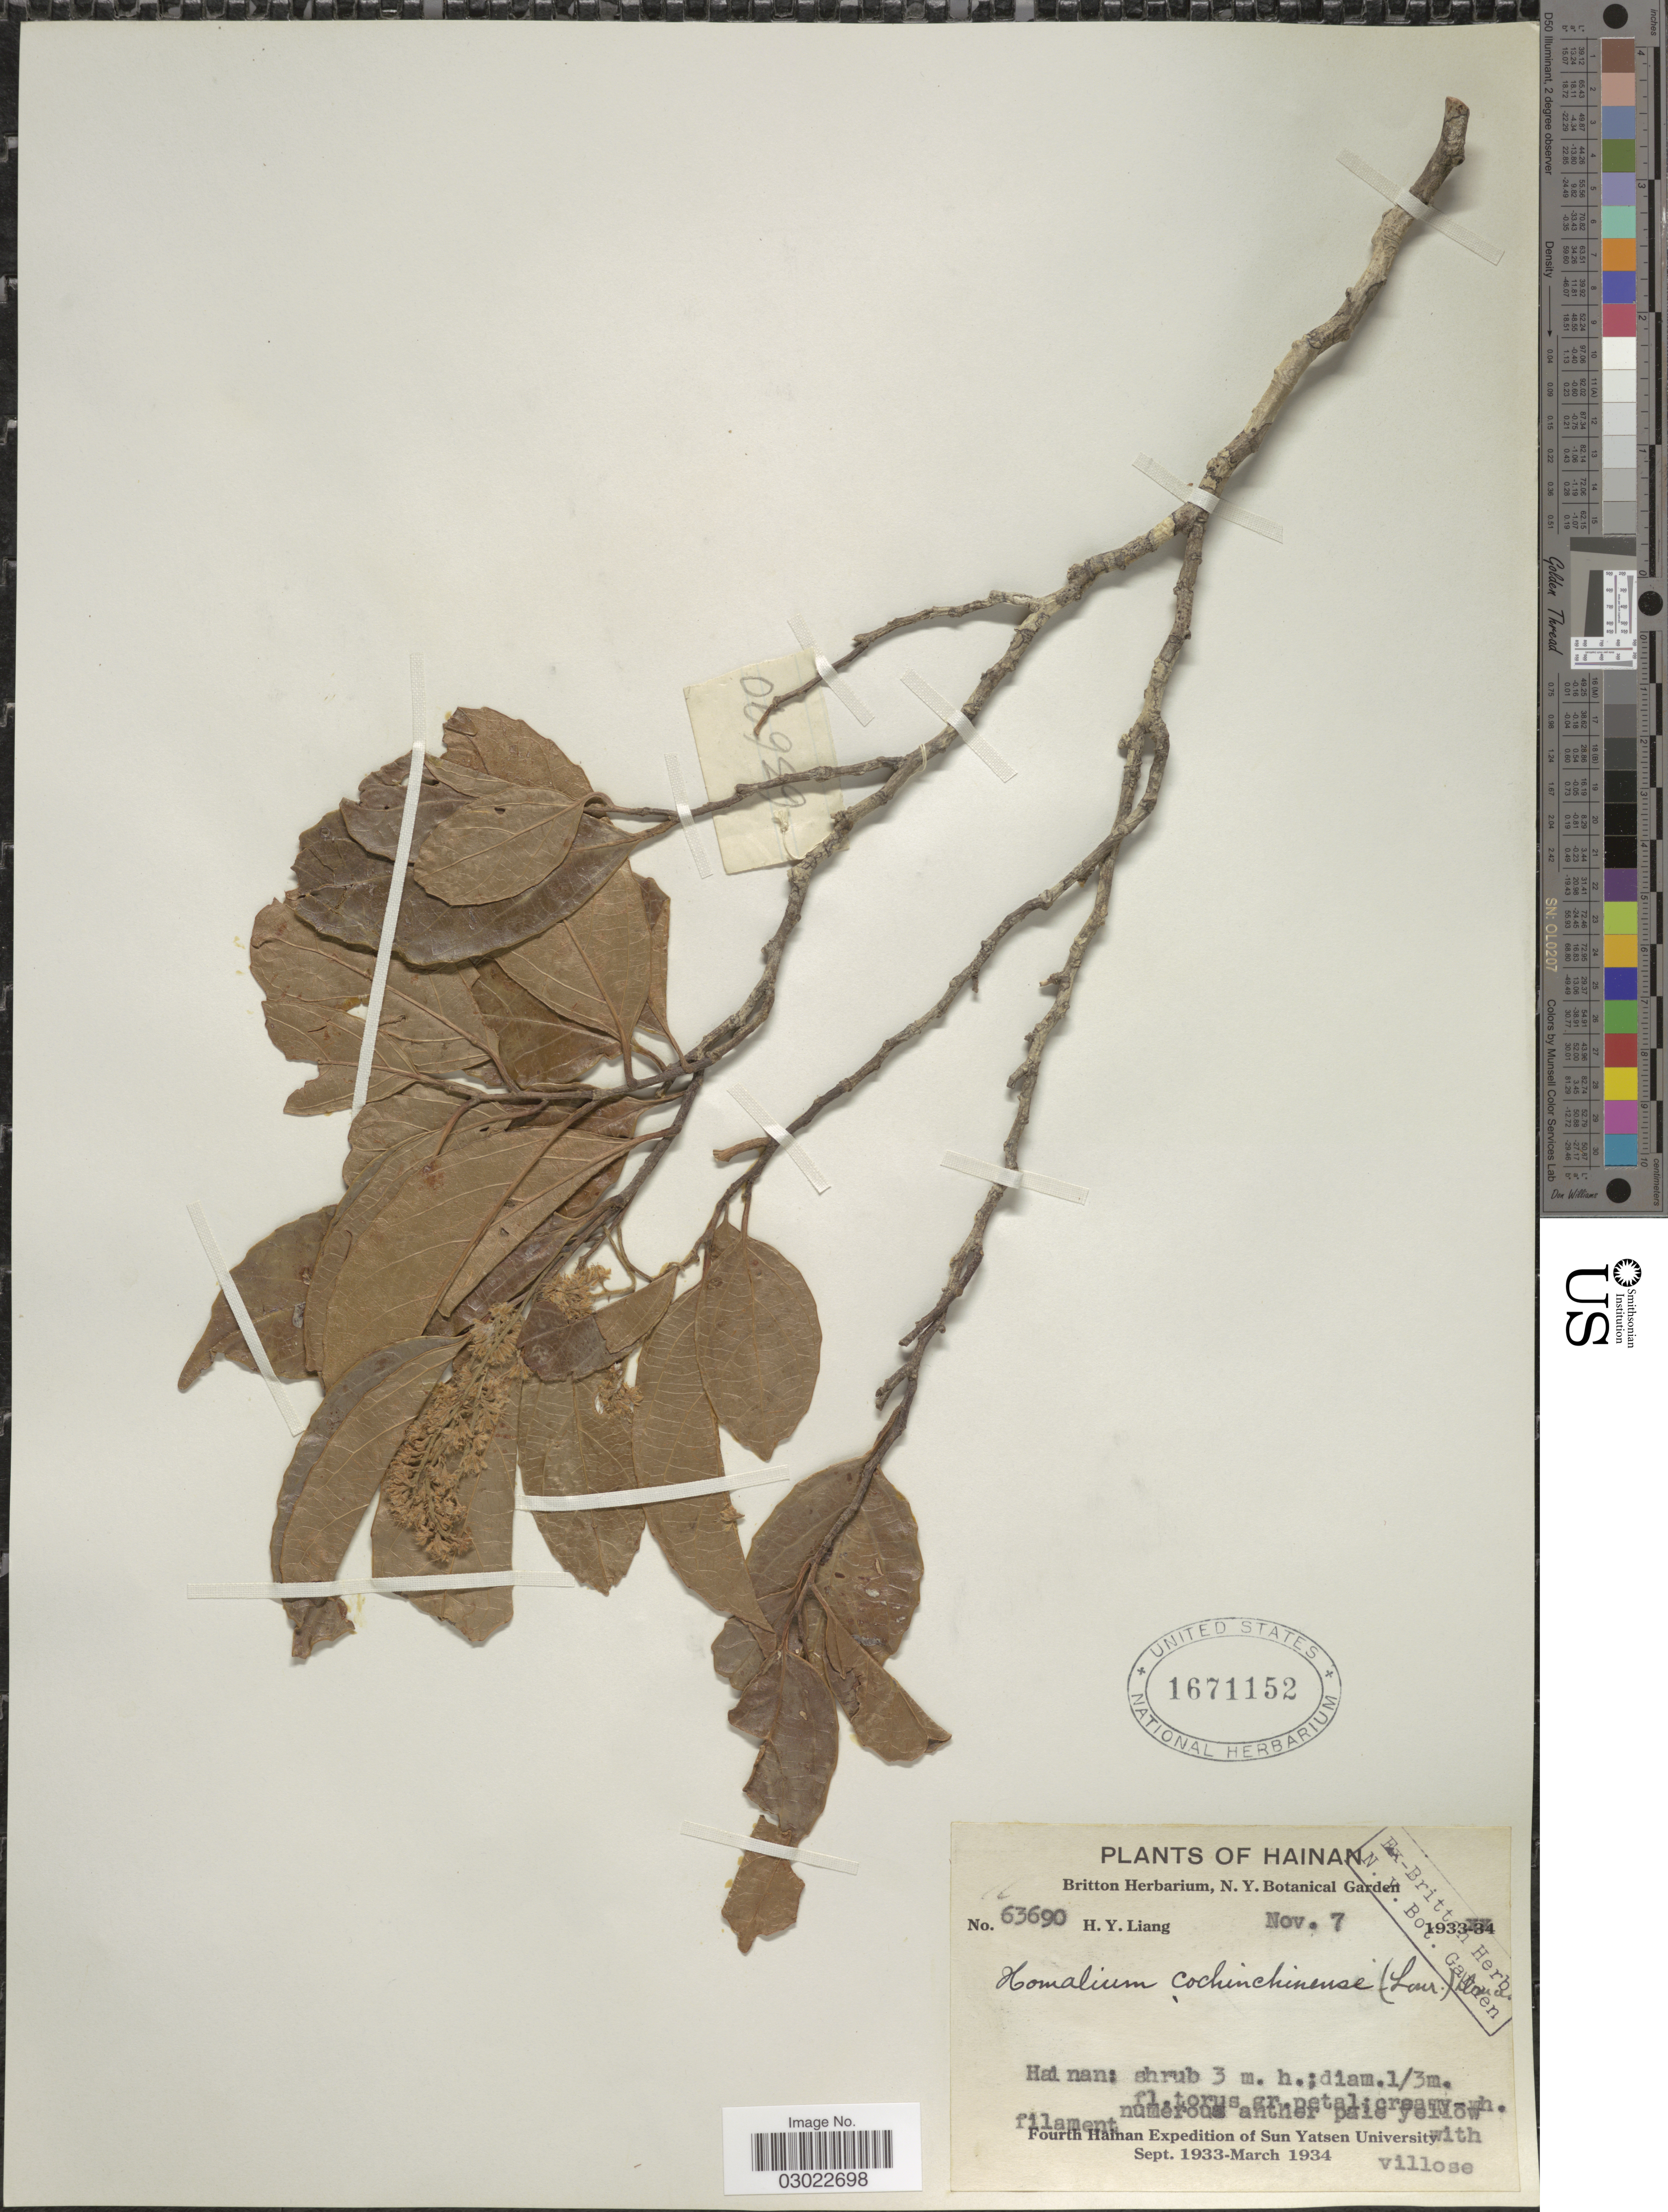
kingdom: Plantae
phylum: Tracheophyta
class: Magnoliopsida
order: Malpighiales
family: Salicaceae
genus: Homalium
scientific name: Homalium cochinchinensis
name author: (Lour.) Druce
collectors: H. Y. Liang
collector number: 63690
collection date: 1933-11-07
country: China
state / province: Hainan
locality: Hainan.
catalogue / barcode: US 1671152